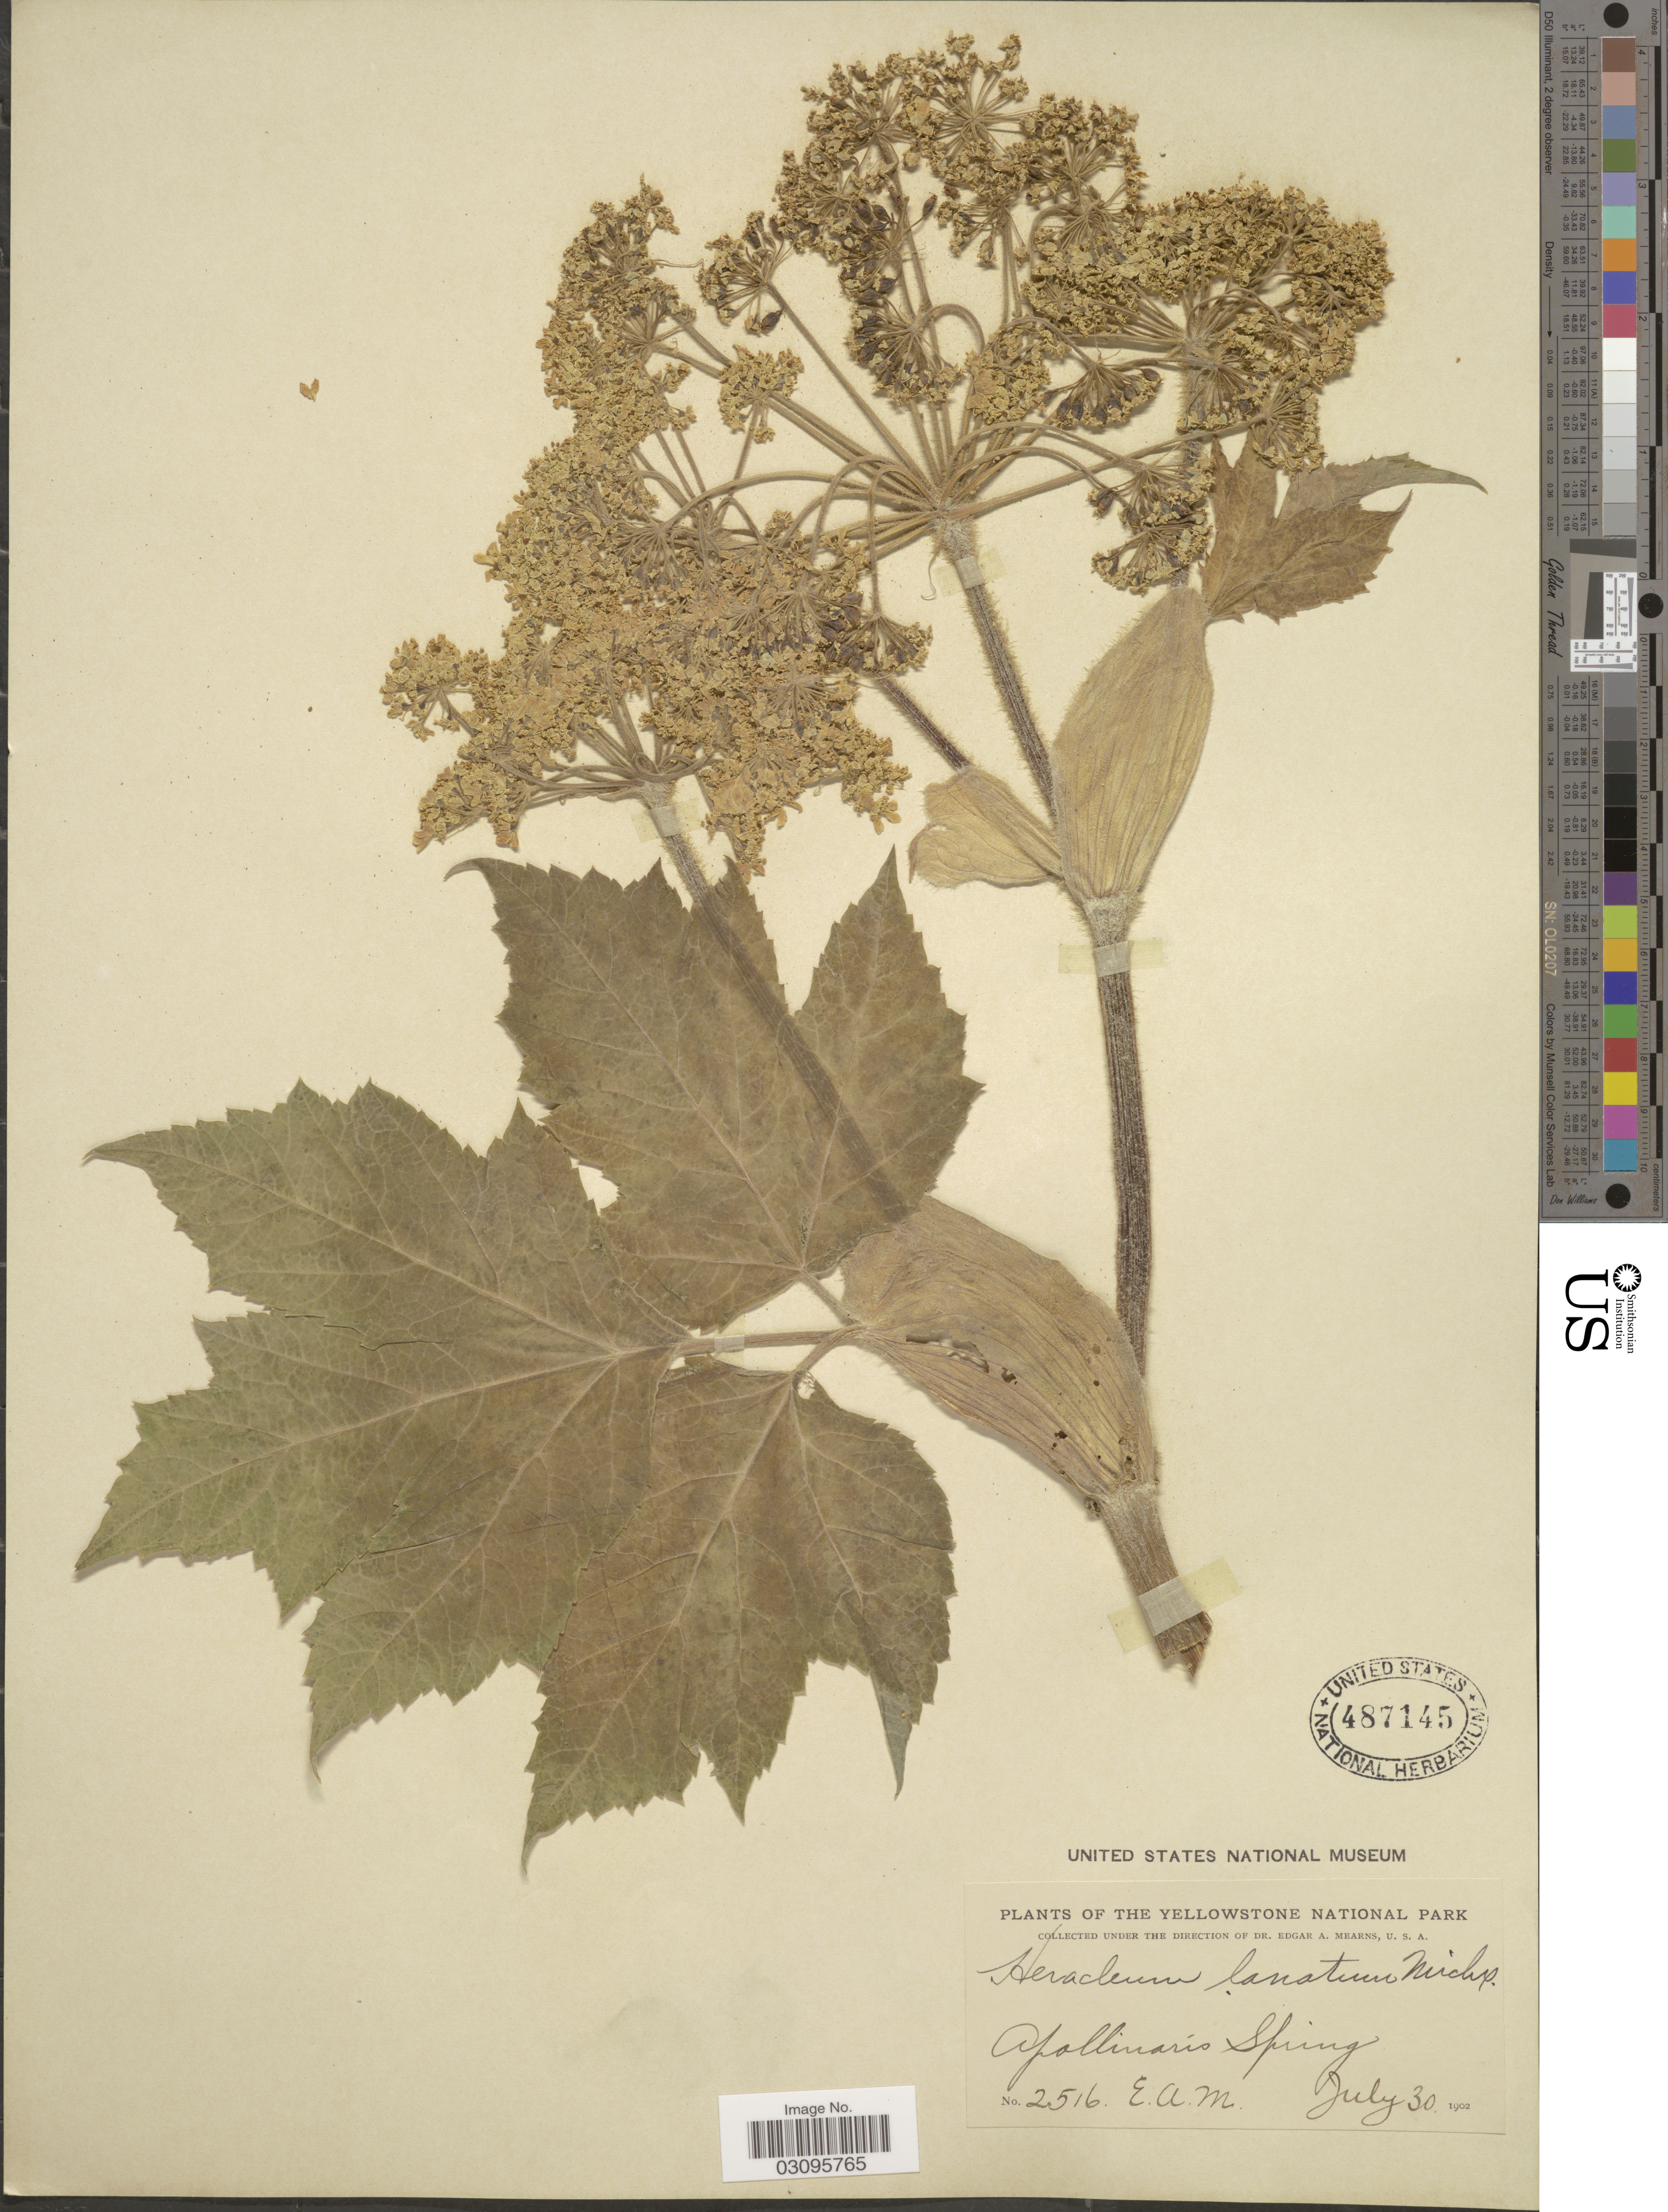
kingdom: Plantae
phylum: Tracheophyta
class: Magnoliopsida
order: Apiales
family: Apiaceae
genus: Heracleum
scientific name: Heracleum lanatum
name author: Michx.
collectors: E. A. Mearns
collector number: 2516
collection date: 1902-07-30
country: United States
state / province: Wyoming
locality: The Yellowstone National Park. Apollinaris Spring.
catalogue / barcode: US 487145